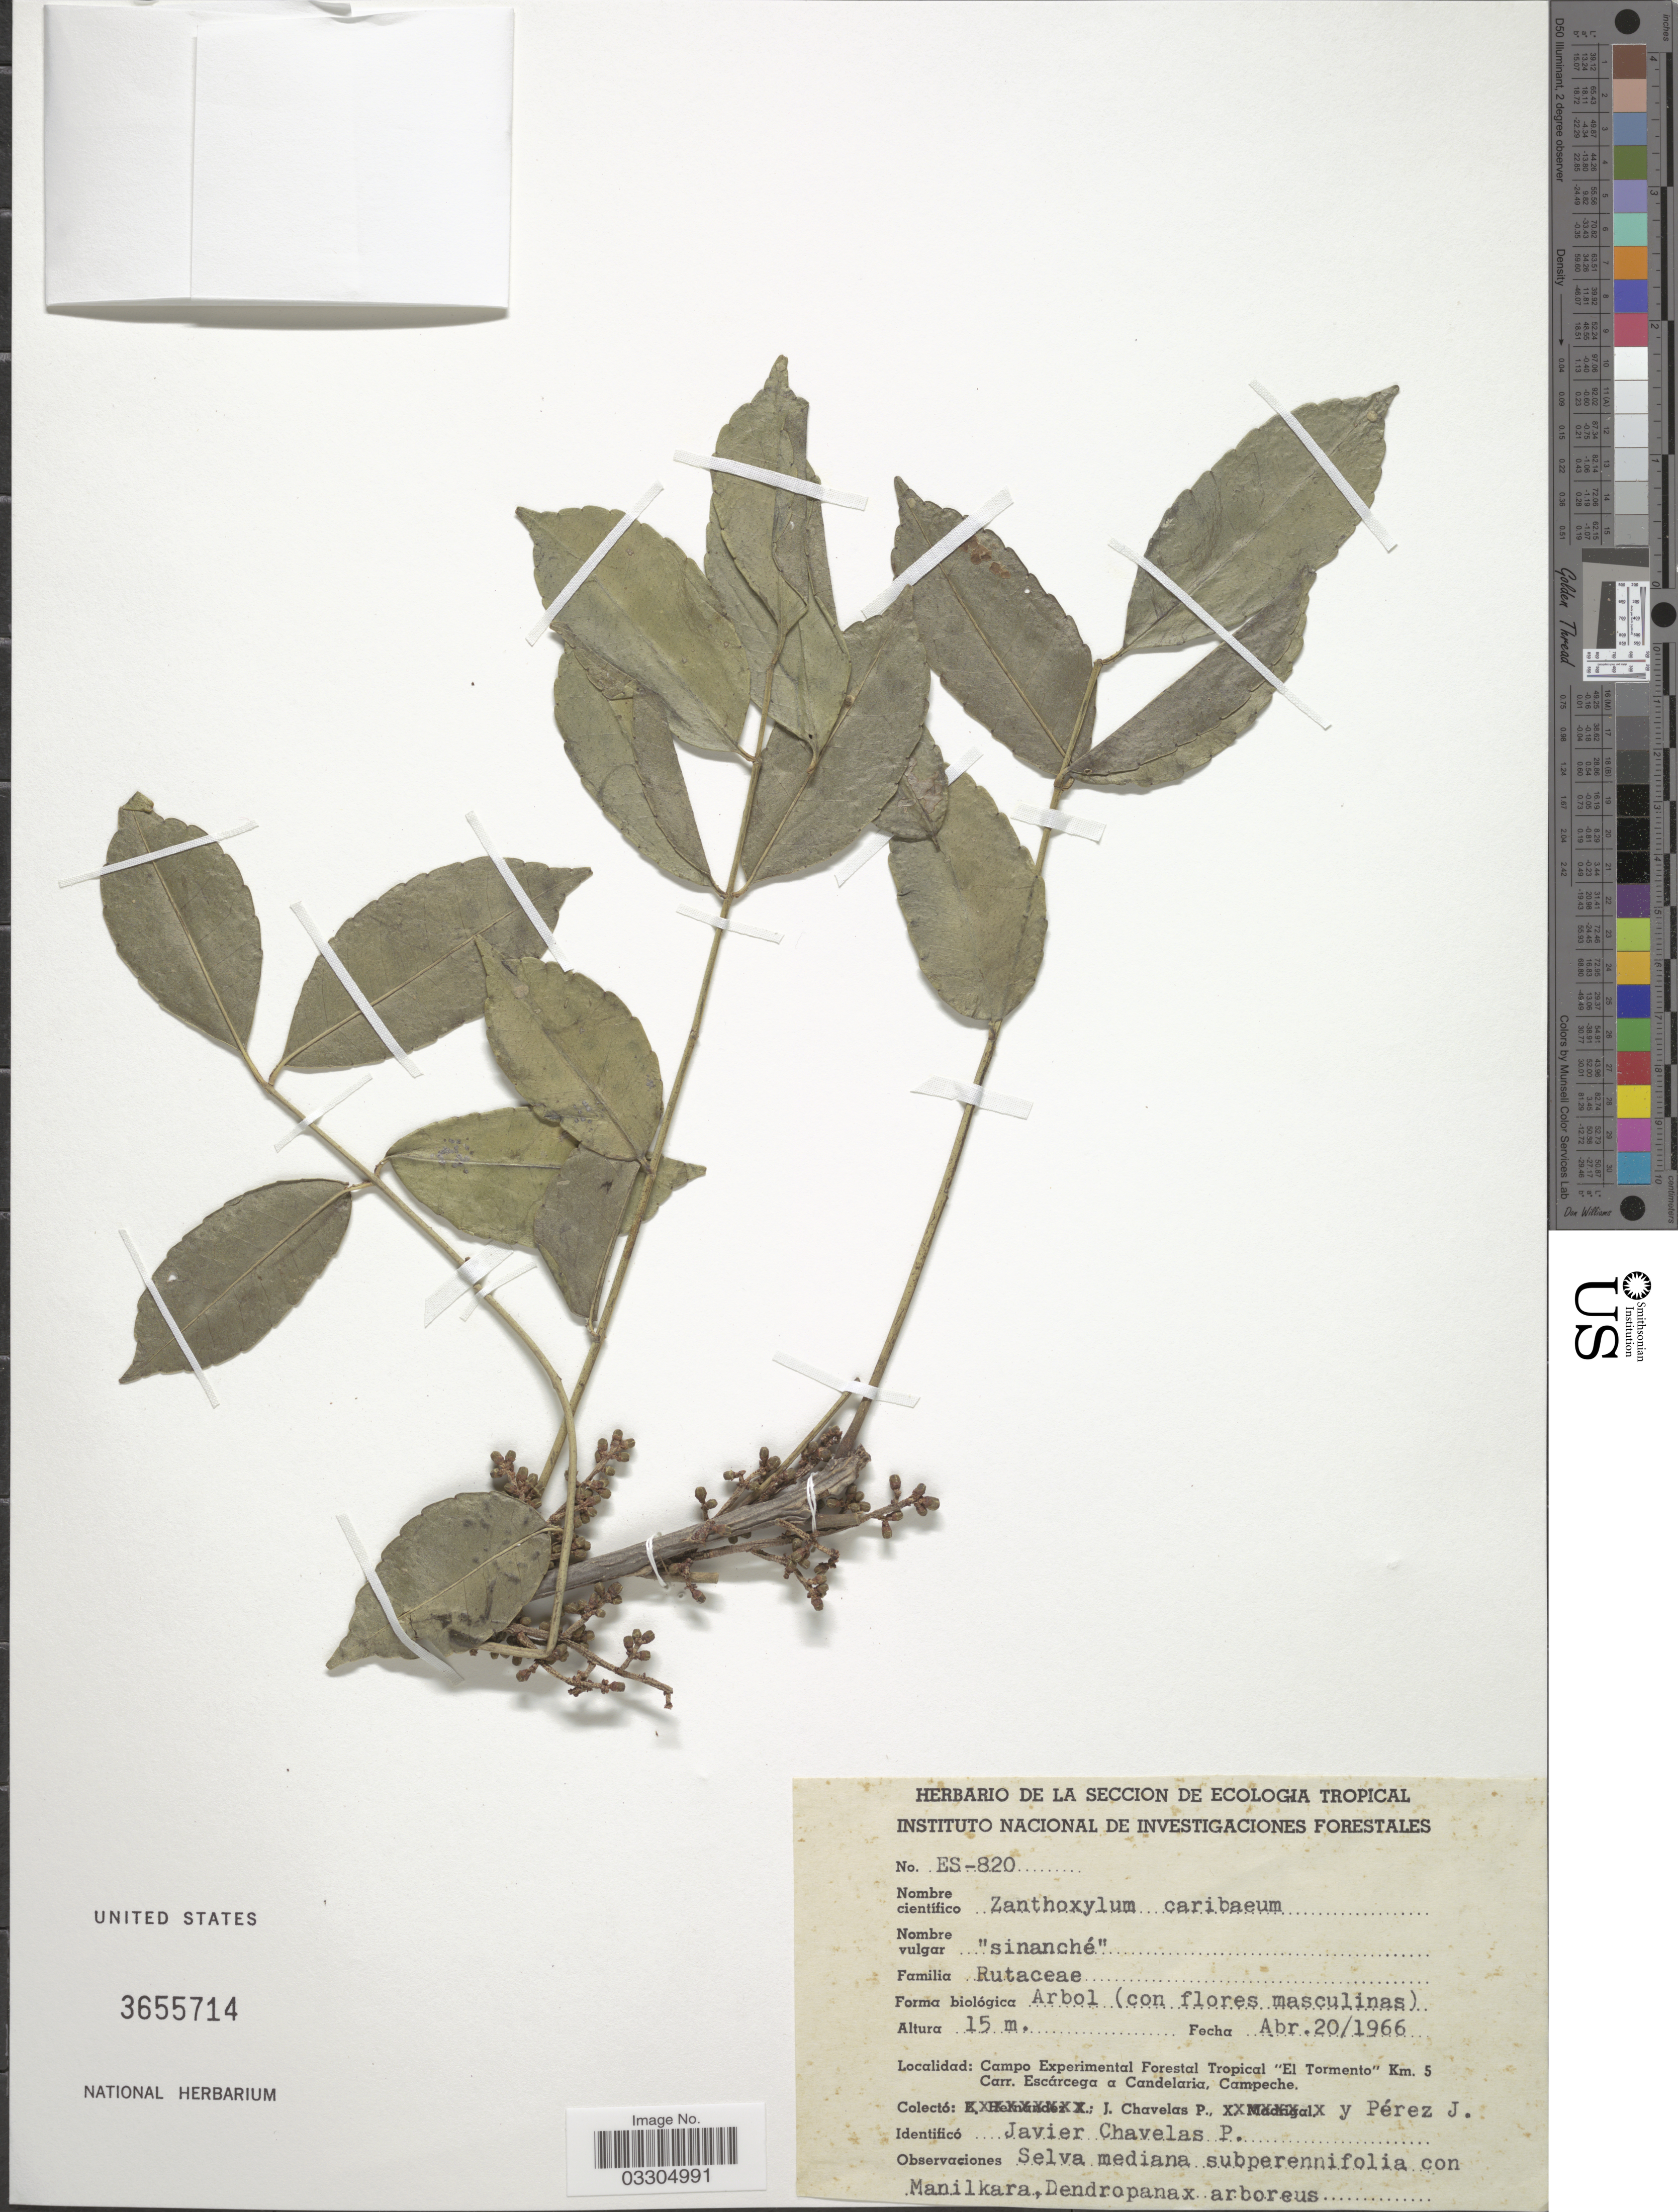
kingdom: Plantae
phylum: Tracheophyta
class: Magnoliopsida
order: Sapindales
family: Rutaceae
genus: Zanthoxylum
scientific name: Zanthoxylum caribaeum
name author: Lam.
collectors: J. Chavelas P. & J. Pérez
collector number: ES-820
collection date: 1966-04-20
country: Mexico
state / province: Campeche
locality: Campo Experimental Forestal Tropical "El Tormento" Km. 5 Carr. Escárcega a Candelaria.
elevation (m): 15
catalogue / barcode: US 3655714